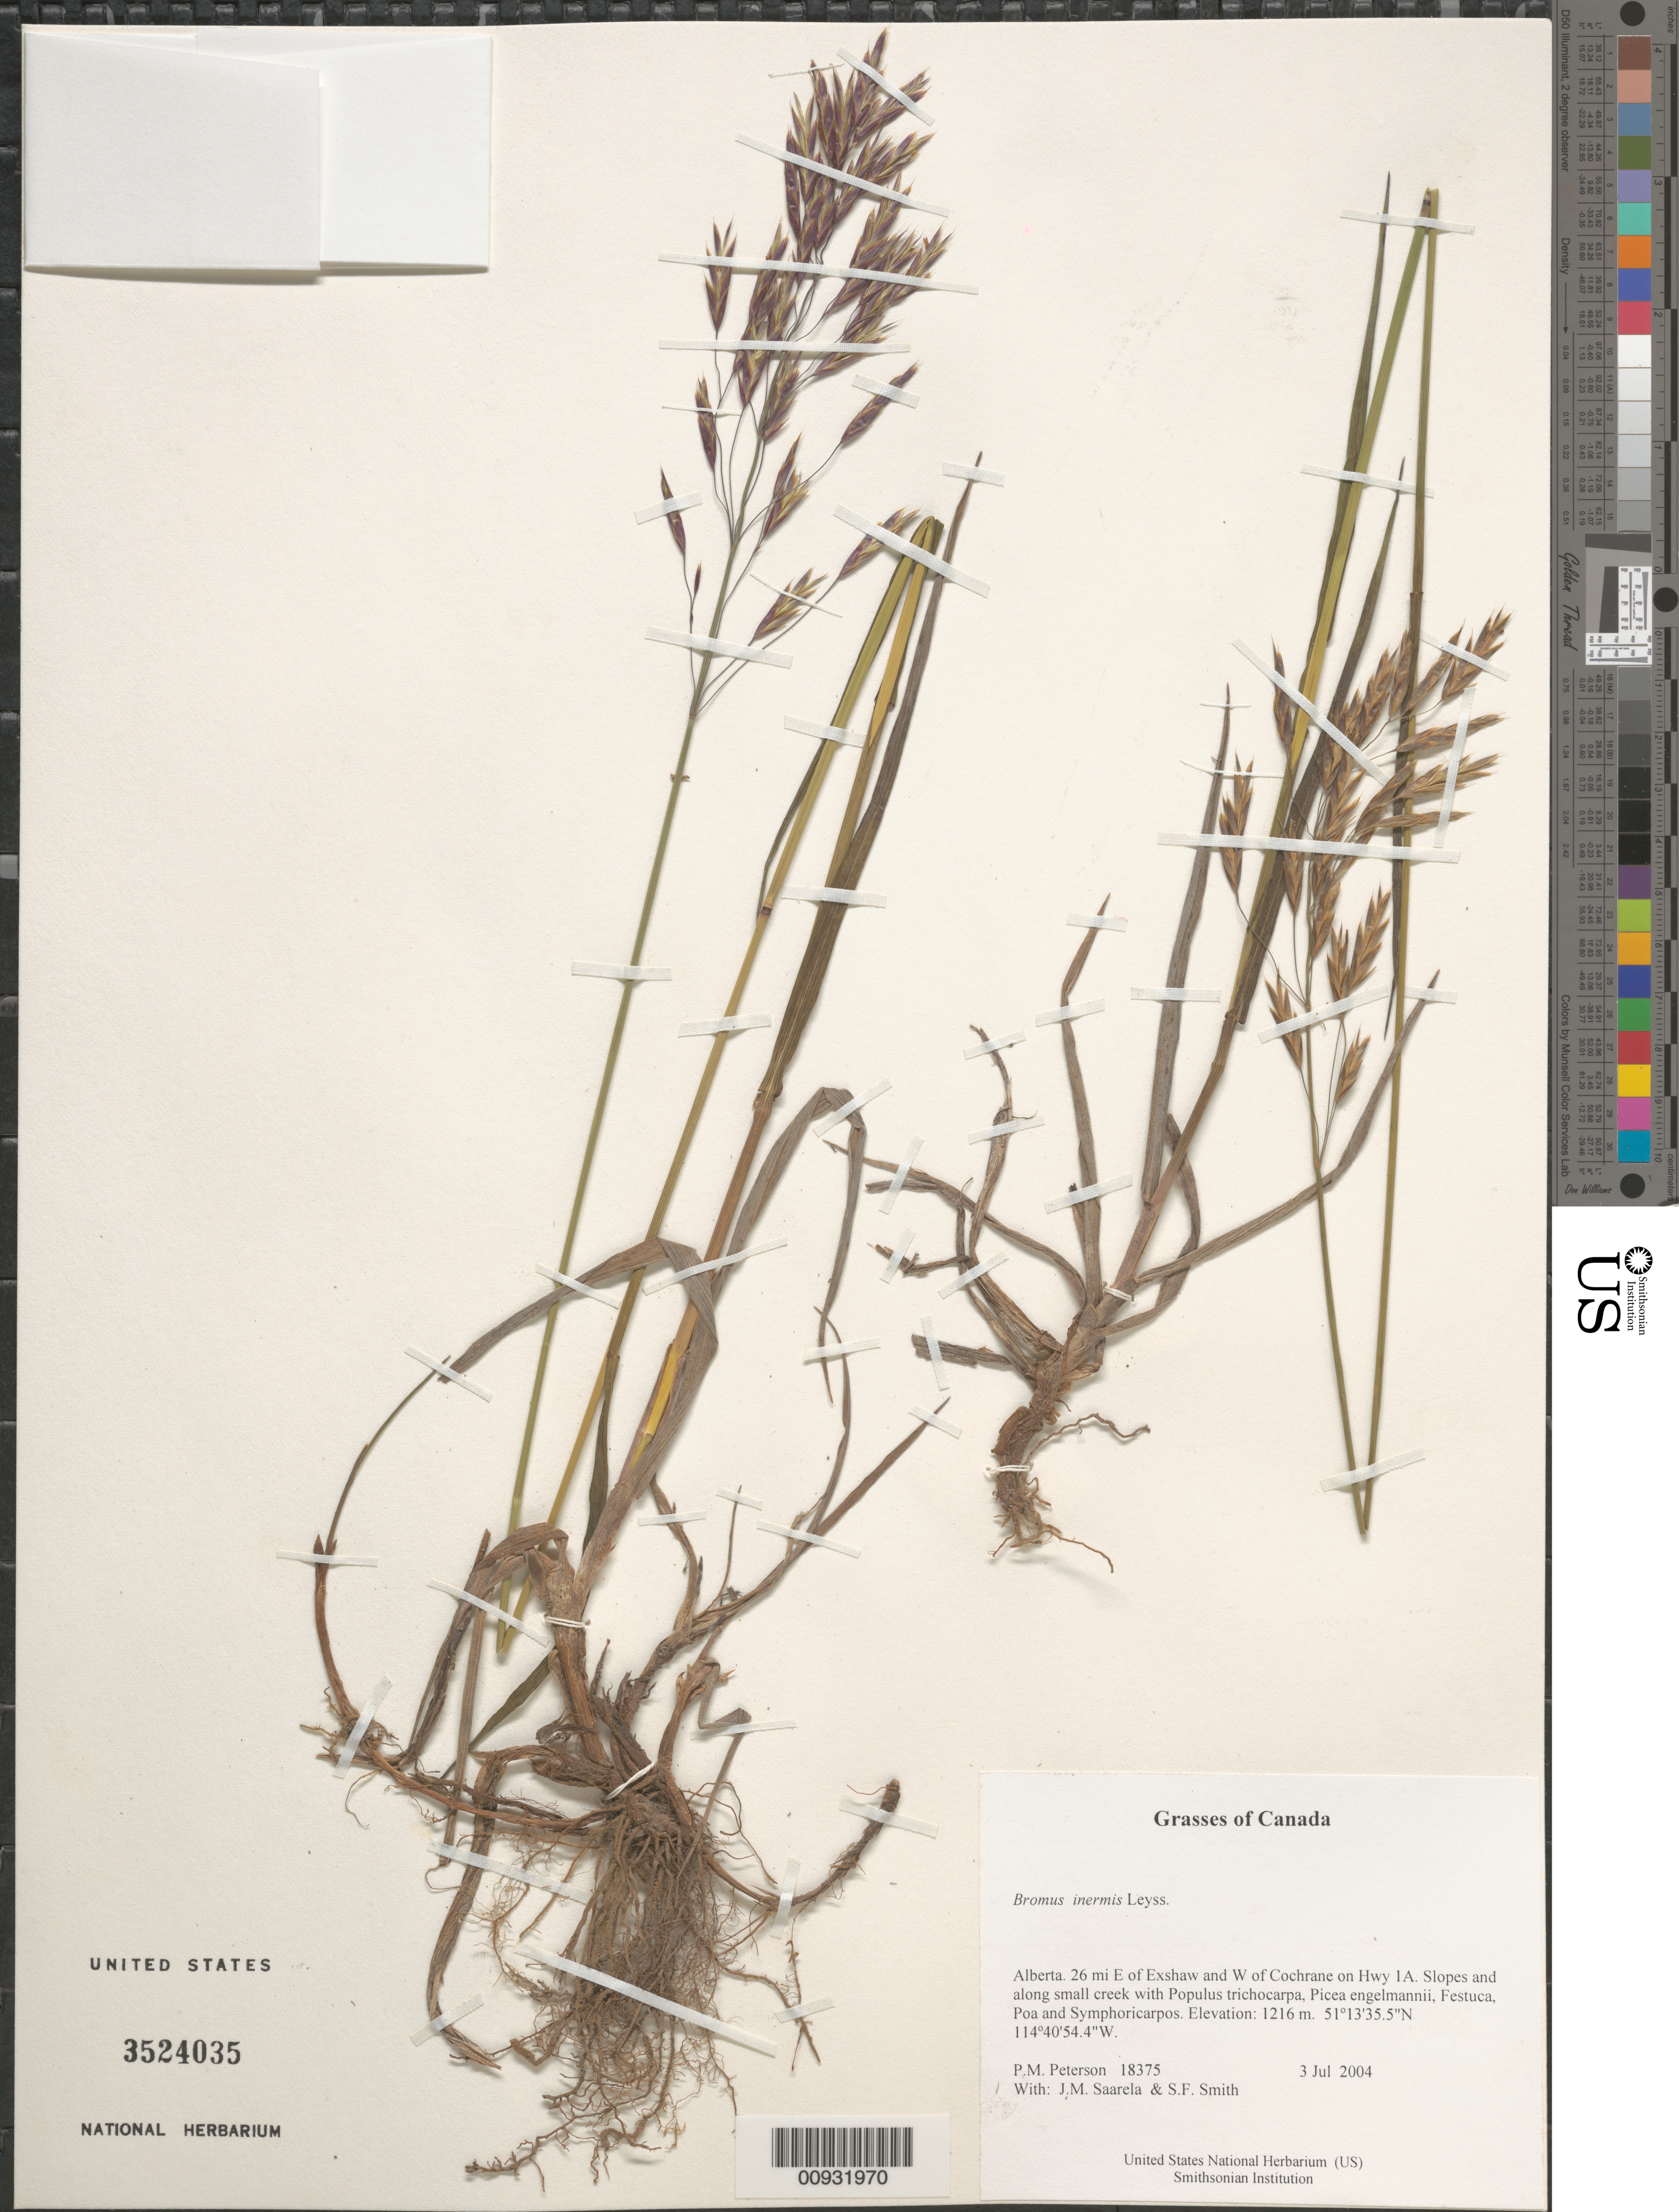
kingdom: Plantae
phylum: Tracheophyta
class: Liliopsida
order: Poales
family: Poaceae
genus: Bromus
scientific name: Bromus inermis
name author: Leyss.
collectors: P. M. Peterson, J. Saarela & S.F. Smith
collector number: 18375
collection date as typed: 03 Jul 2004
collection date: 2004-07-03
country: Canada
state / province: Alberta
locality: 26 mi E of Exshaw and W of Cochrane on Hwy 1A. Slopes and along small creek with Populus trichocarpa, Picea engelmannii, Festuca, Poa and Symphoricarpos.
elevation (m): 1216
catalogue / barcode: US 3524035